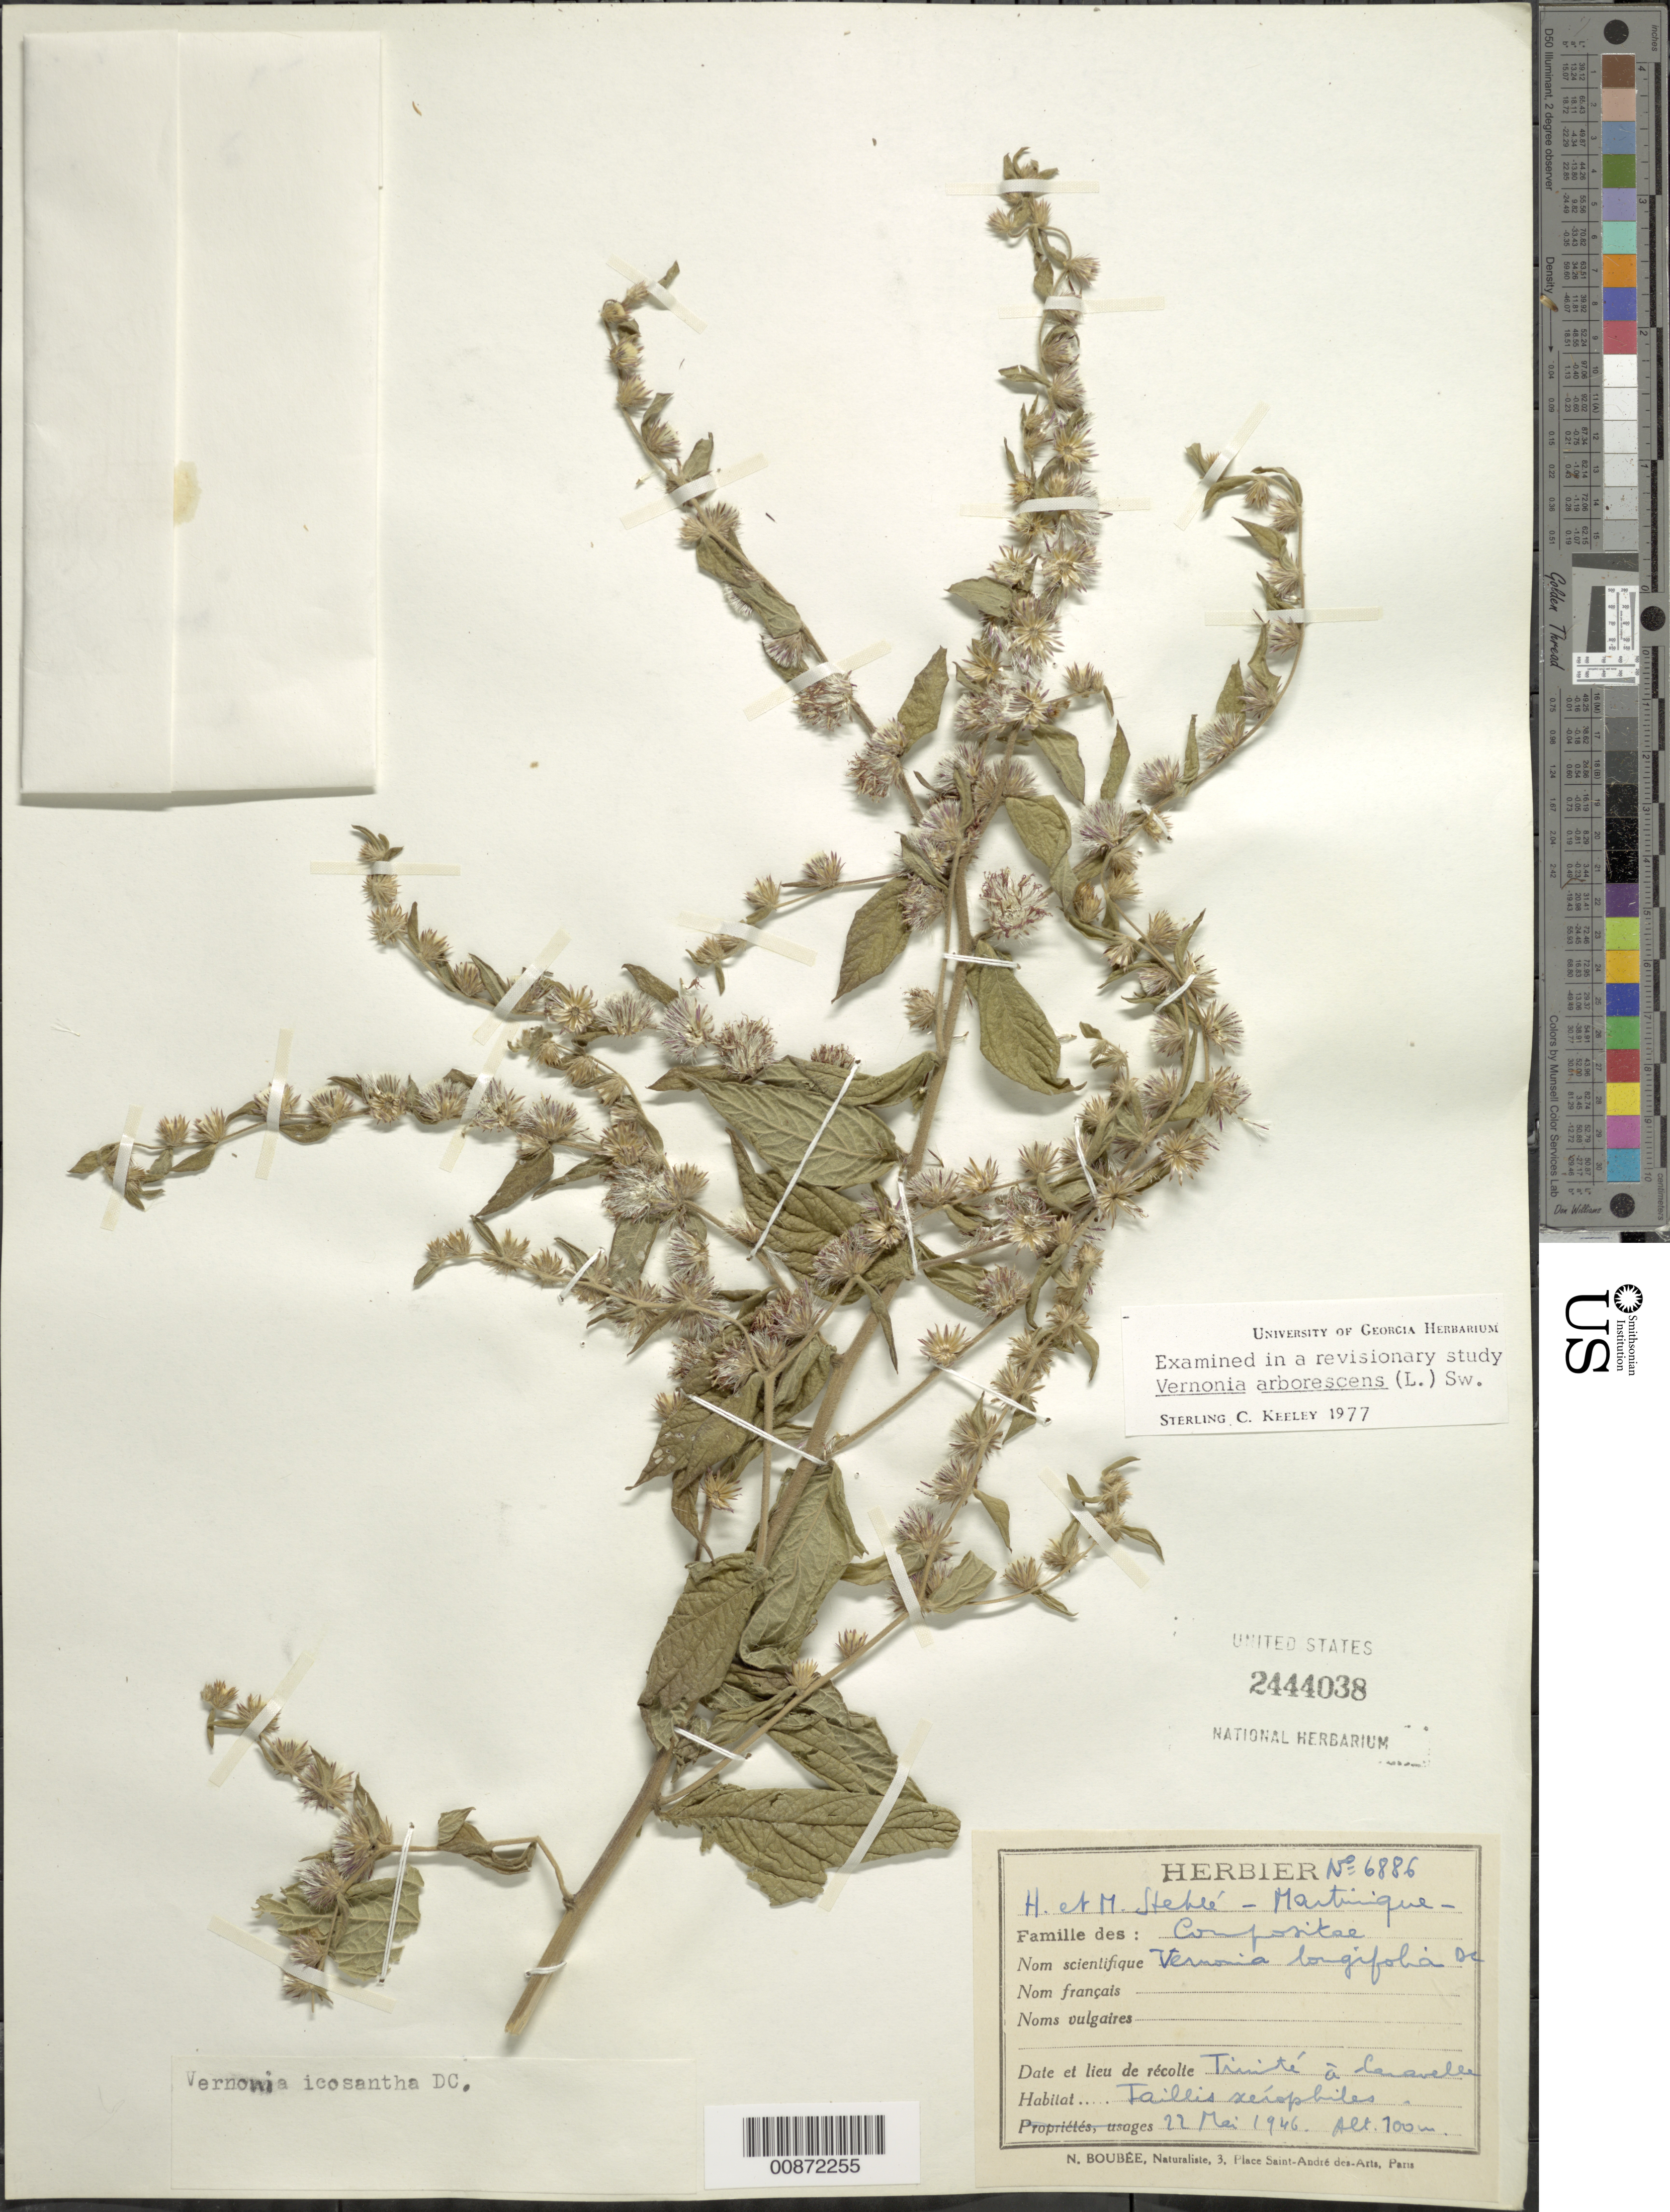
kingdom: Plantae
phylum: Tracheophyta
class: Magnoliopsida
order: Asterales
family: Asteraceae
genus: Vernonia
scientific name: Vernonia arborescens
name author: (L.) Sw.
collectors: H. Stehlé & M. Stehlé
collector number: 6886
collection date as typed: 22 May 1946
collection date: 1946-05-22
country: Martinique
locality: Trinité à Caravelle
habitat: Taillis xérophiles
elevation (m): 700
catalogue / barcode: US 2444038